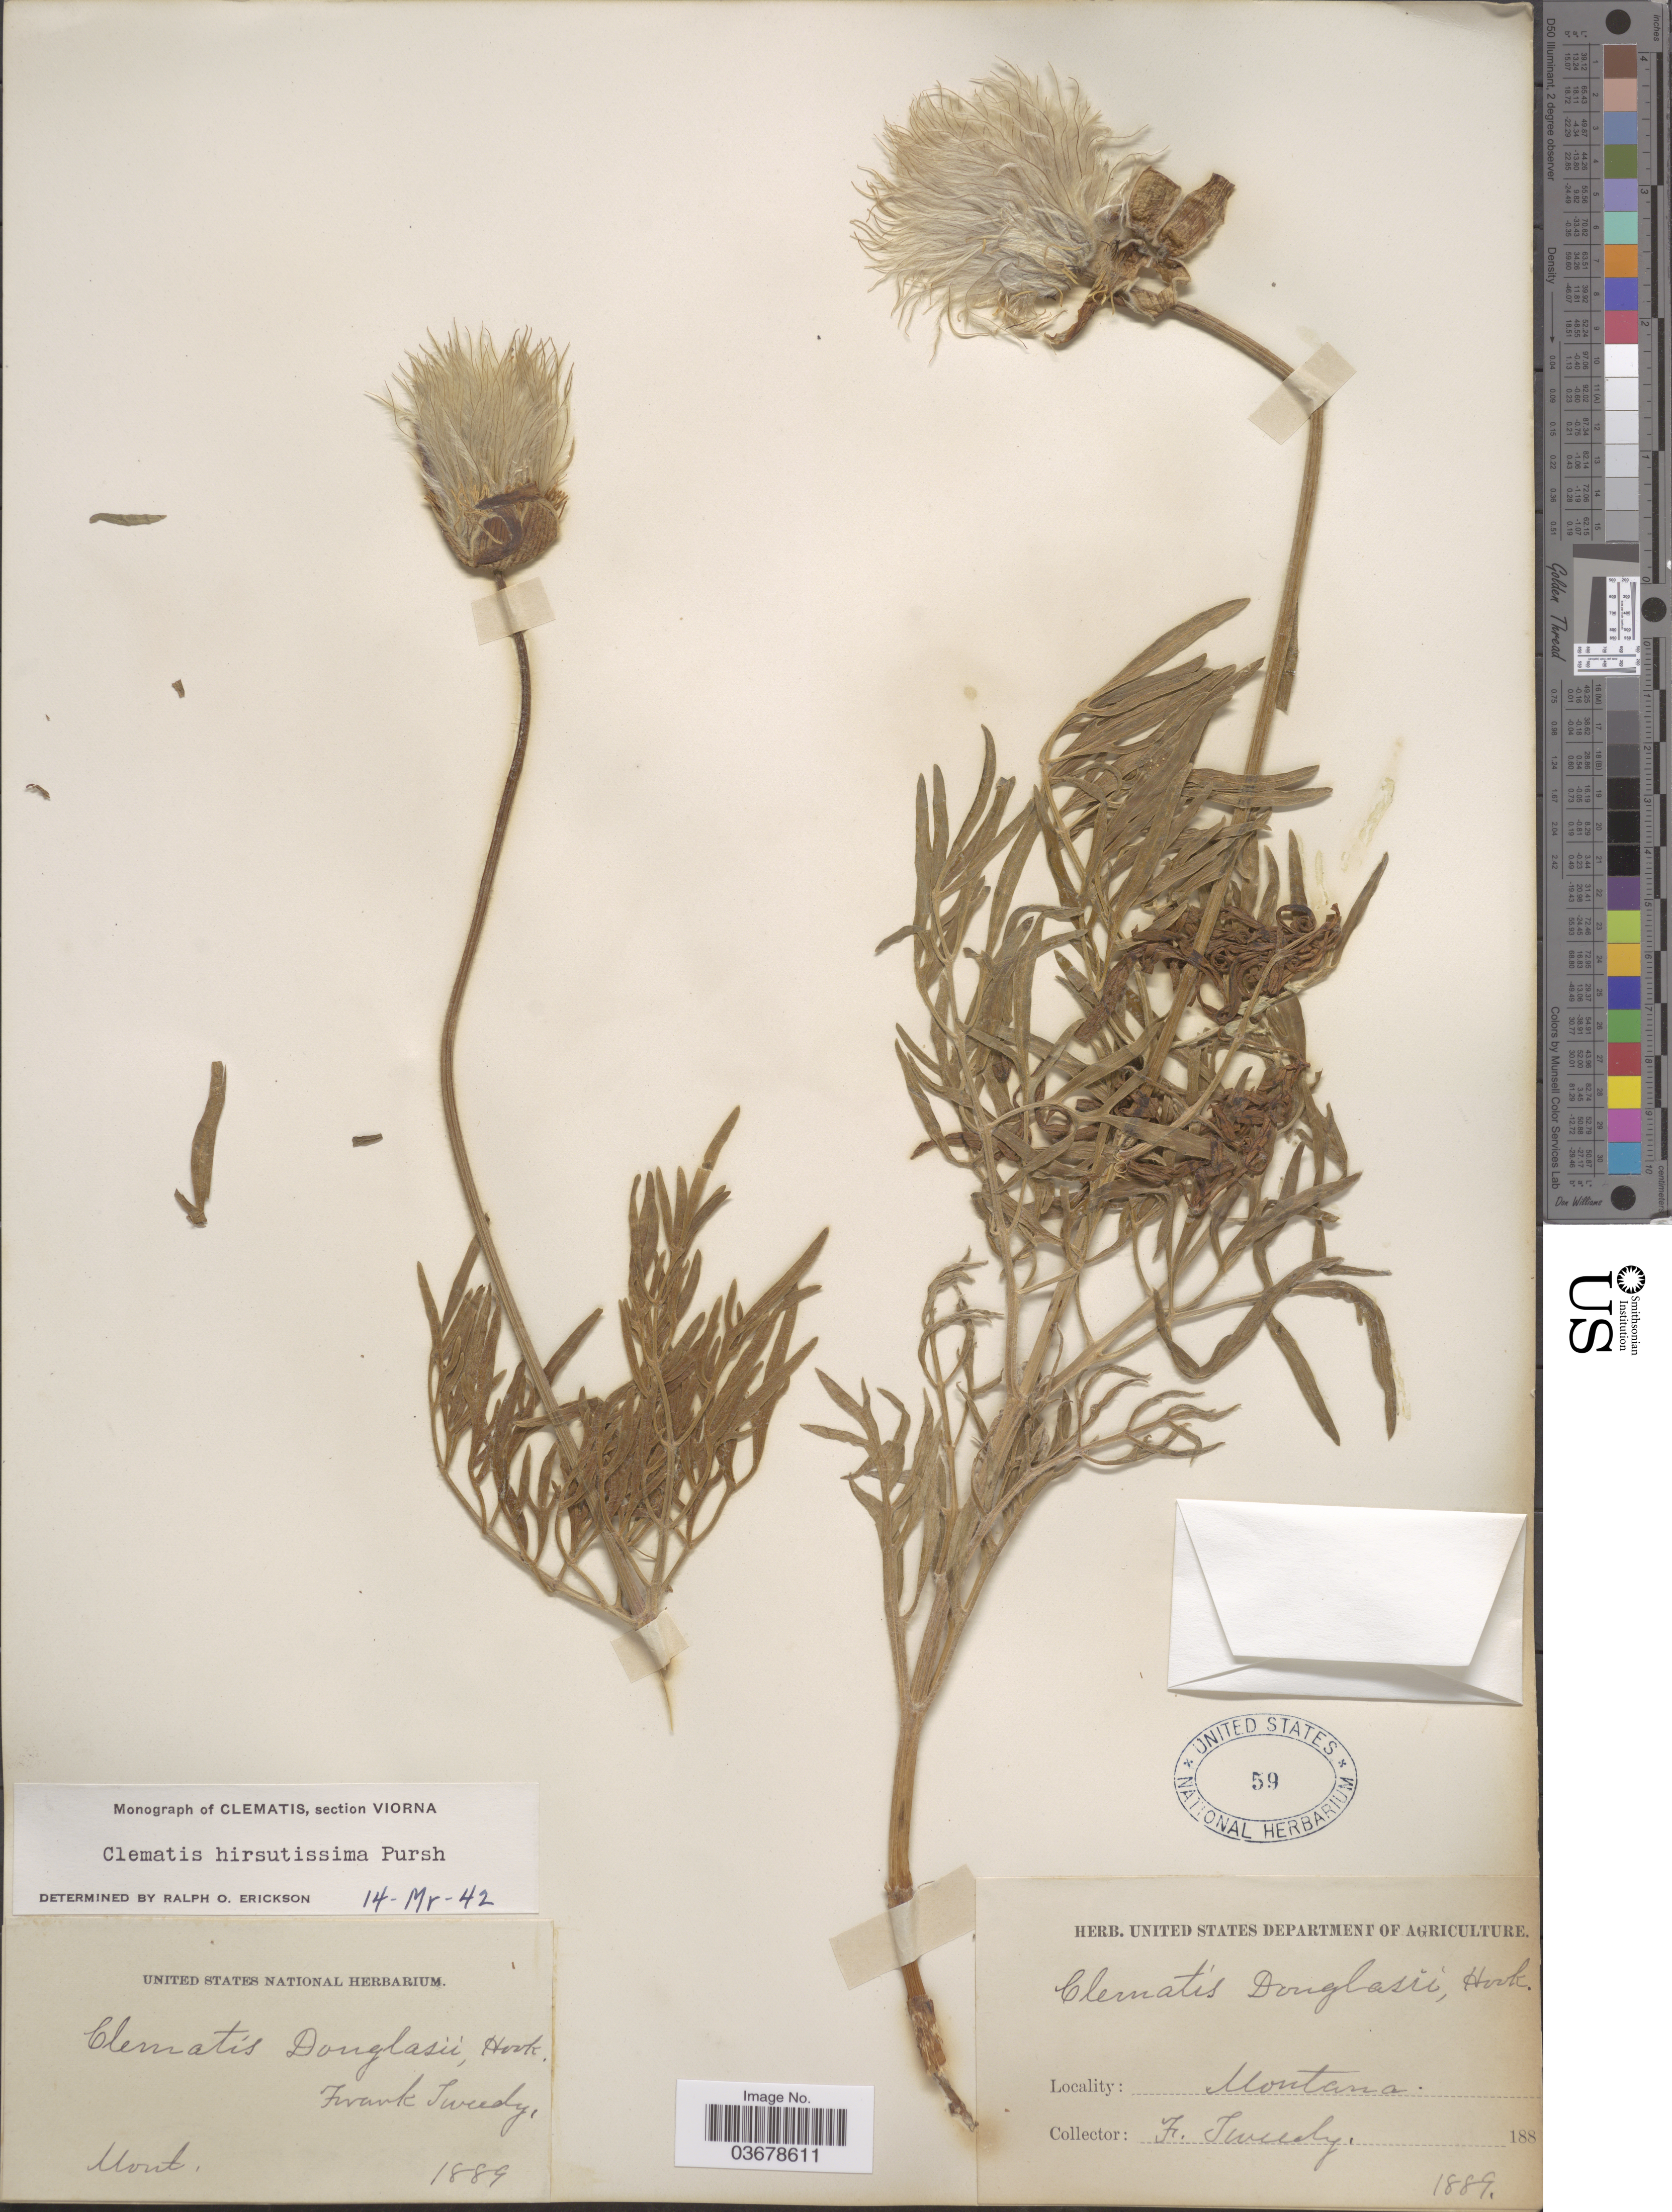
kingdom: Plantae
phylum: Tracheophyta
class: Magnoliopsida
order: Ranunculales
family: Ranunculaceae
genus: Clematis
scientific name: Clematis viorna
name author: L.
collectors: F. Tweedy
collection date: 1889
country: United States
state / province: Montana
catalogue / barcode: US 59